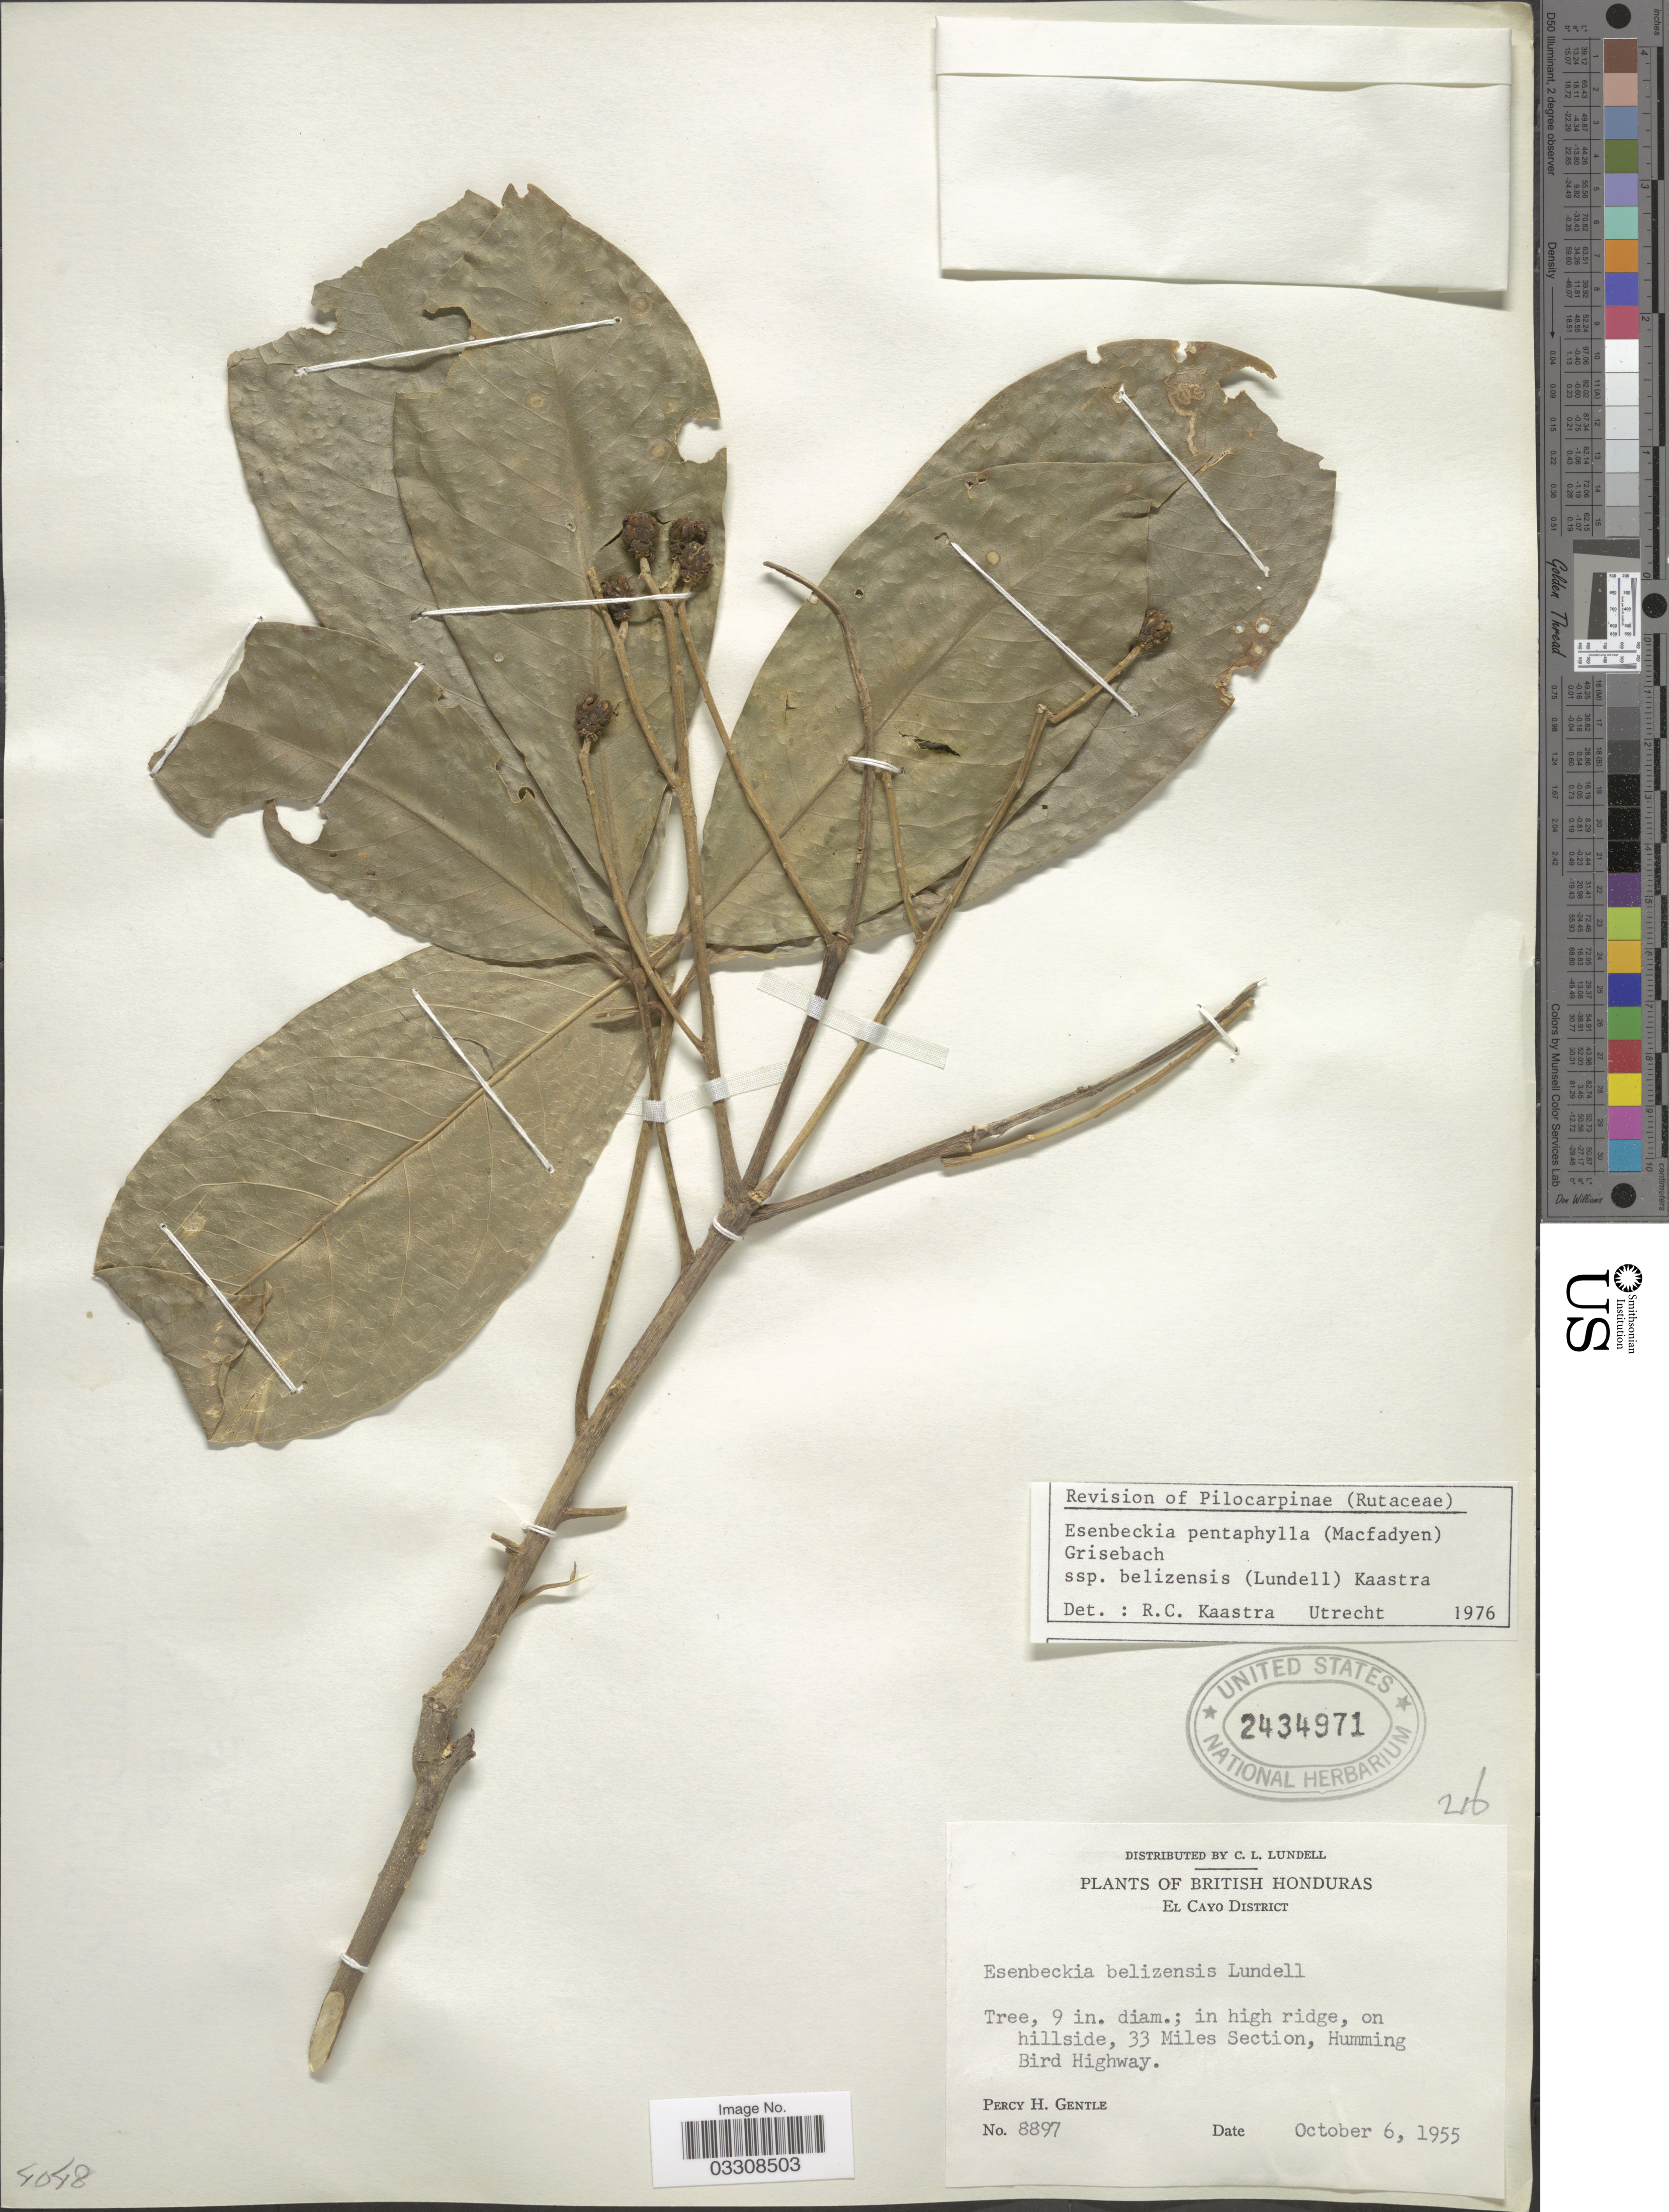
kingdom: Plantae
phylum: Tracheophyta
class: Magnoliopsida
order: Sapindales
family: Rutaceae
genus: Esenbeckia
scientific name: Esenbeckia pentaphylla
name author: (Macfad.) Griseb.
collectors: P. H. Gentle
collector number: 8897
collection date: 1955-10-06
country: Belize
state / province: Cayo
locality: British Honduras. El Cayo District. 33 Miles Section, Humming Bird Highway.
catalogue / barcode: US 2434971